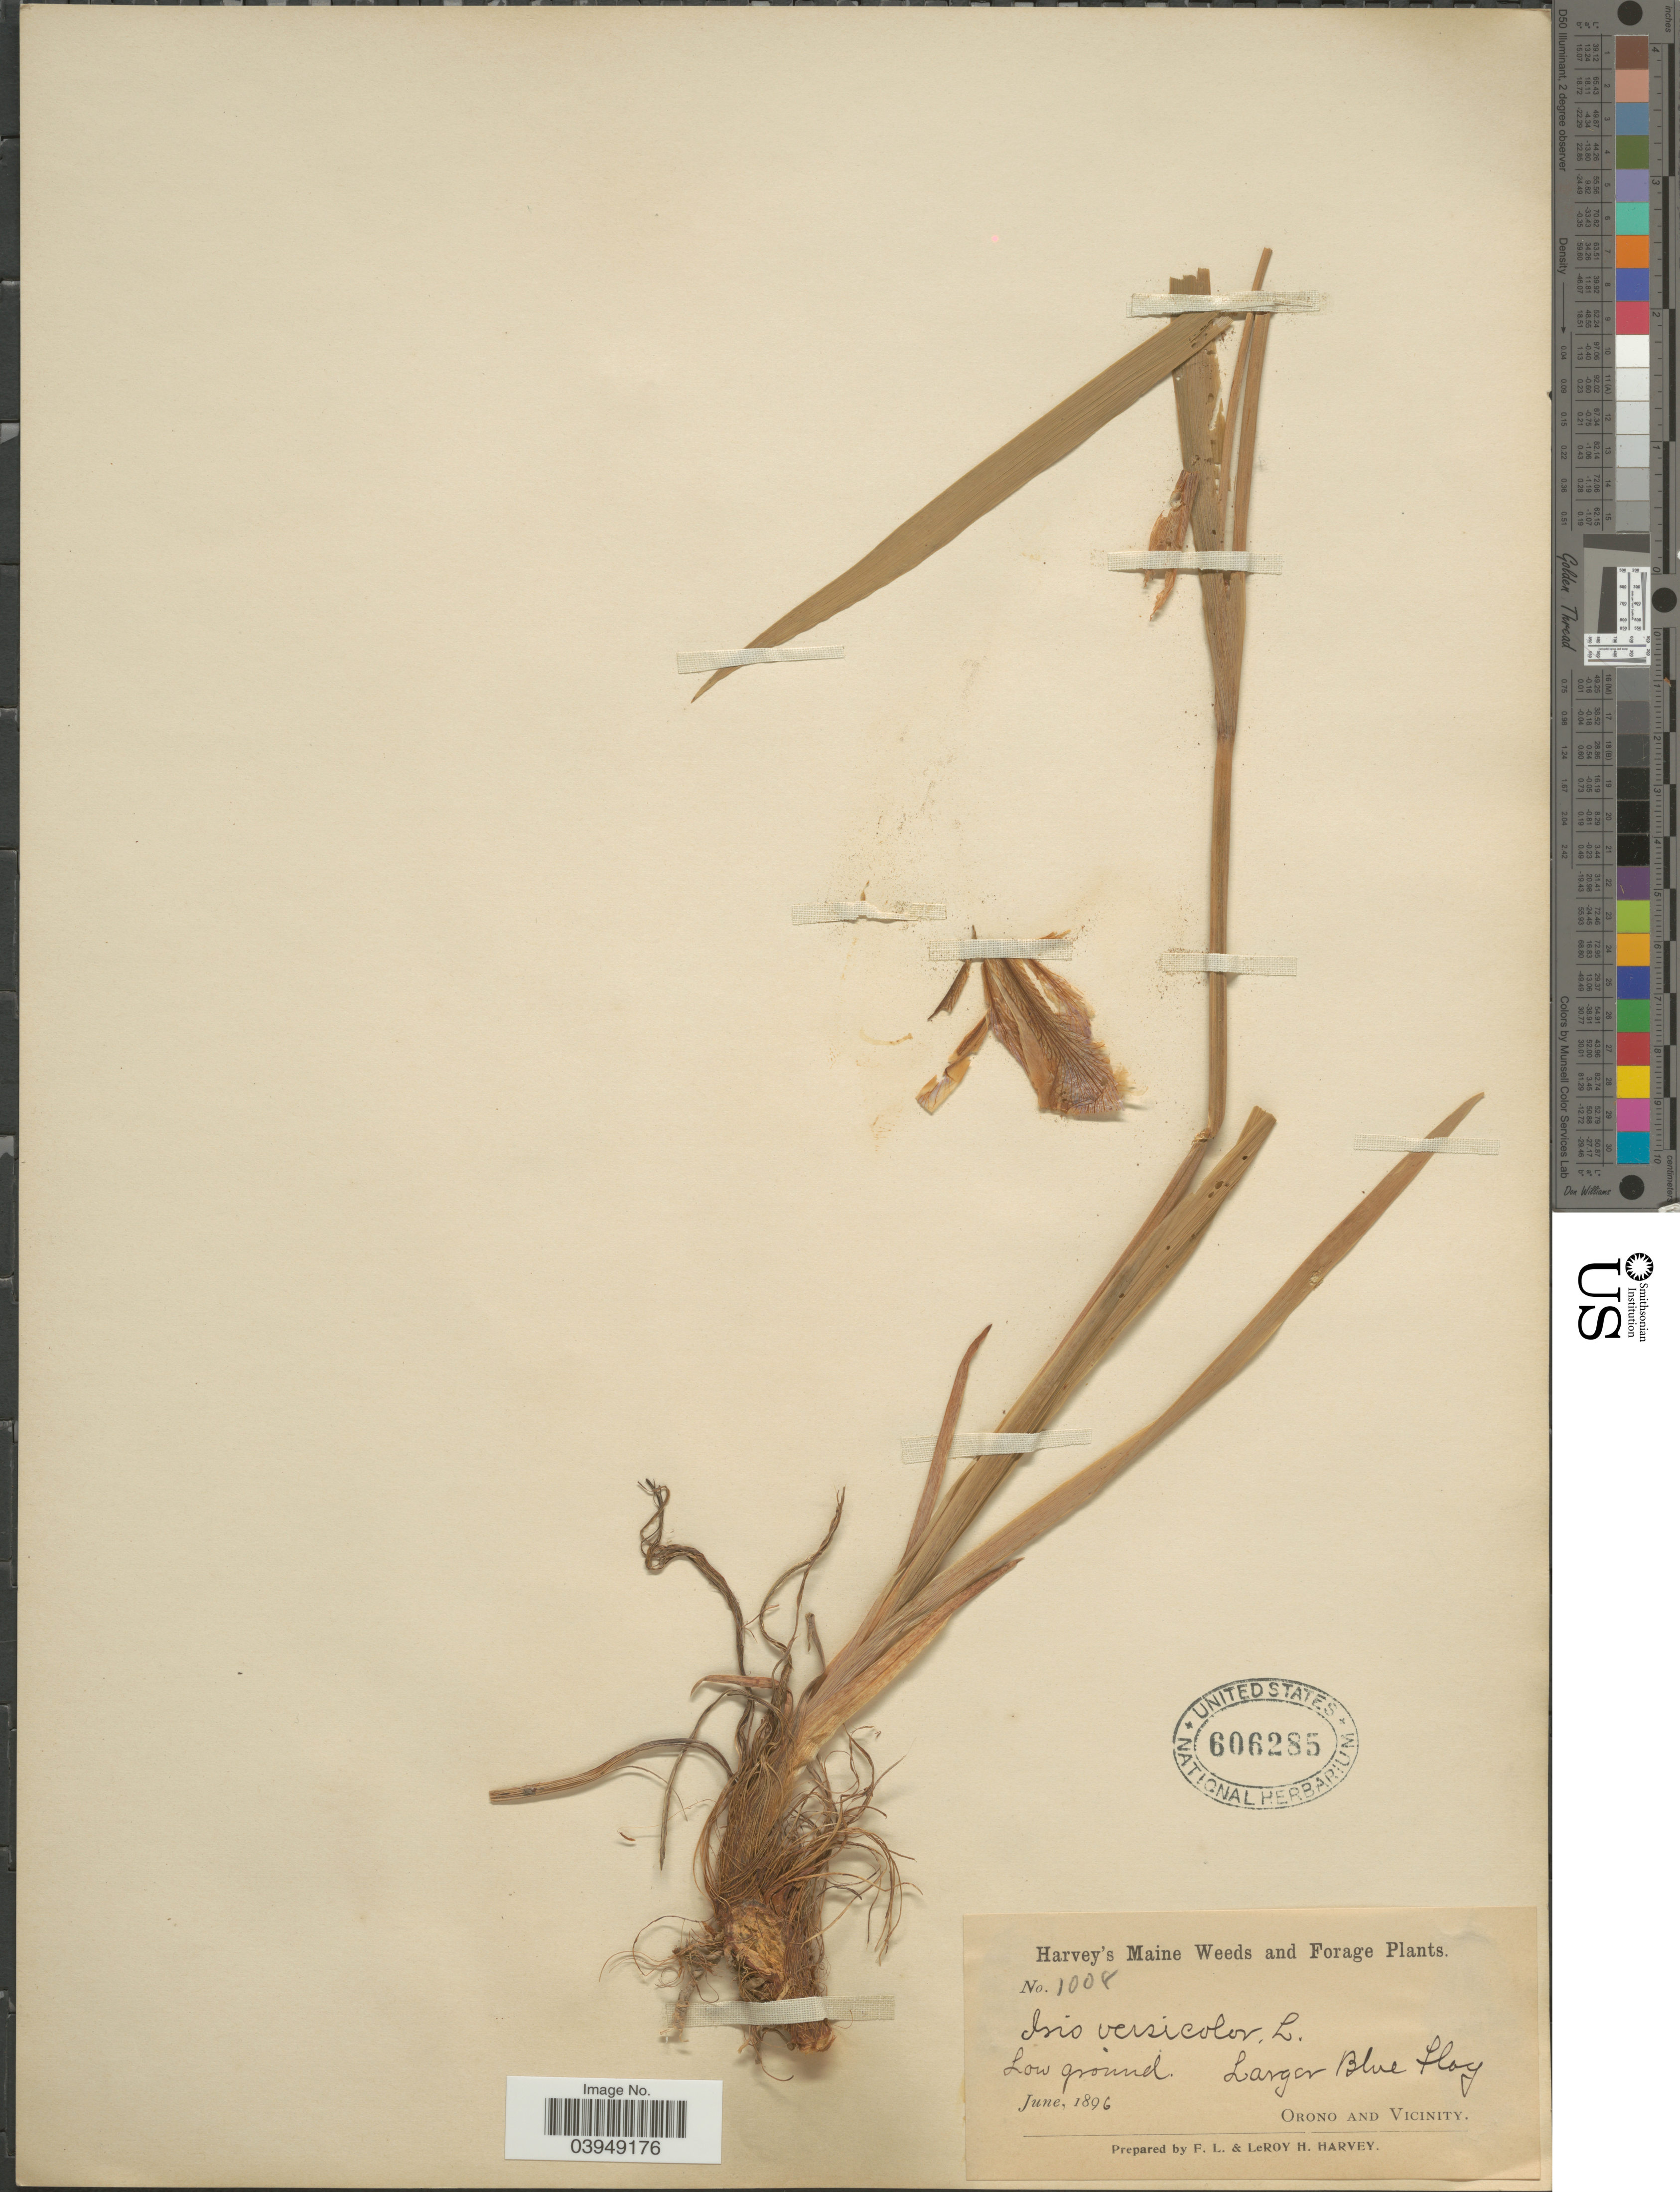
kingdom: Plantae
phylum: Tracheophyta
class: Liliopsida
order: Asparagales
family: Iridaceae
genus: Iris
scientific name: Iris versicolor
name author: L.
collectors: F. L. Harvey & L. H. Harvey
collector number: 1008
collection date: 1896-06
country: United States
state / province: Maine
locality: Larger Blue Flag. Orono and Vicinity.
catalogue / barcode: US 606285